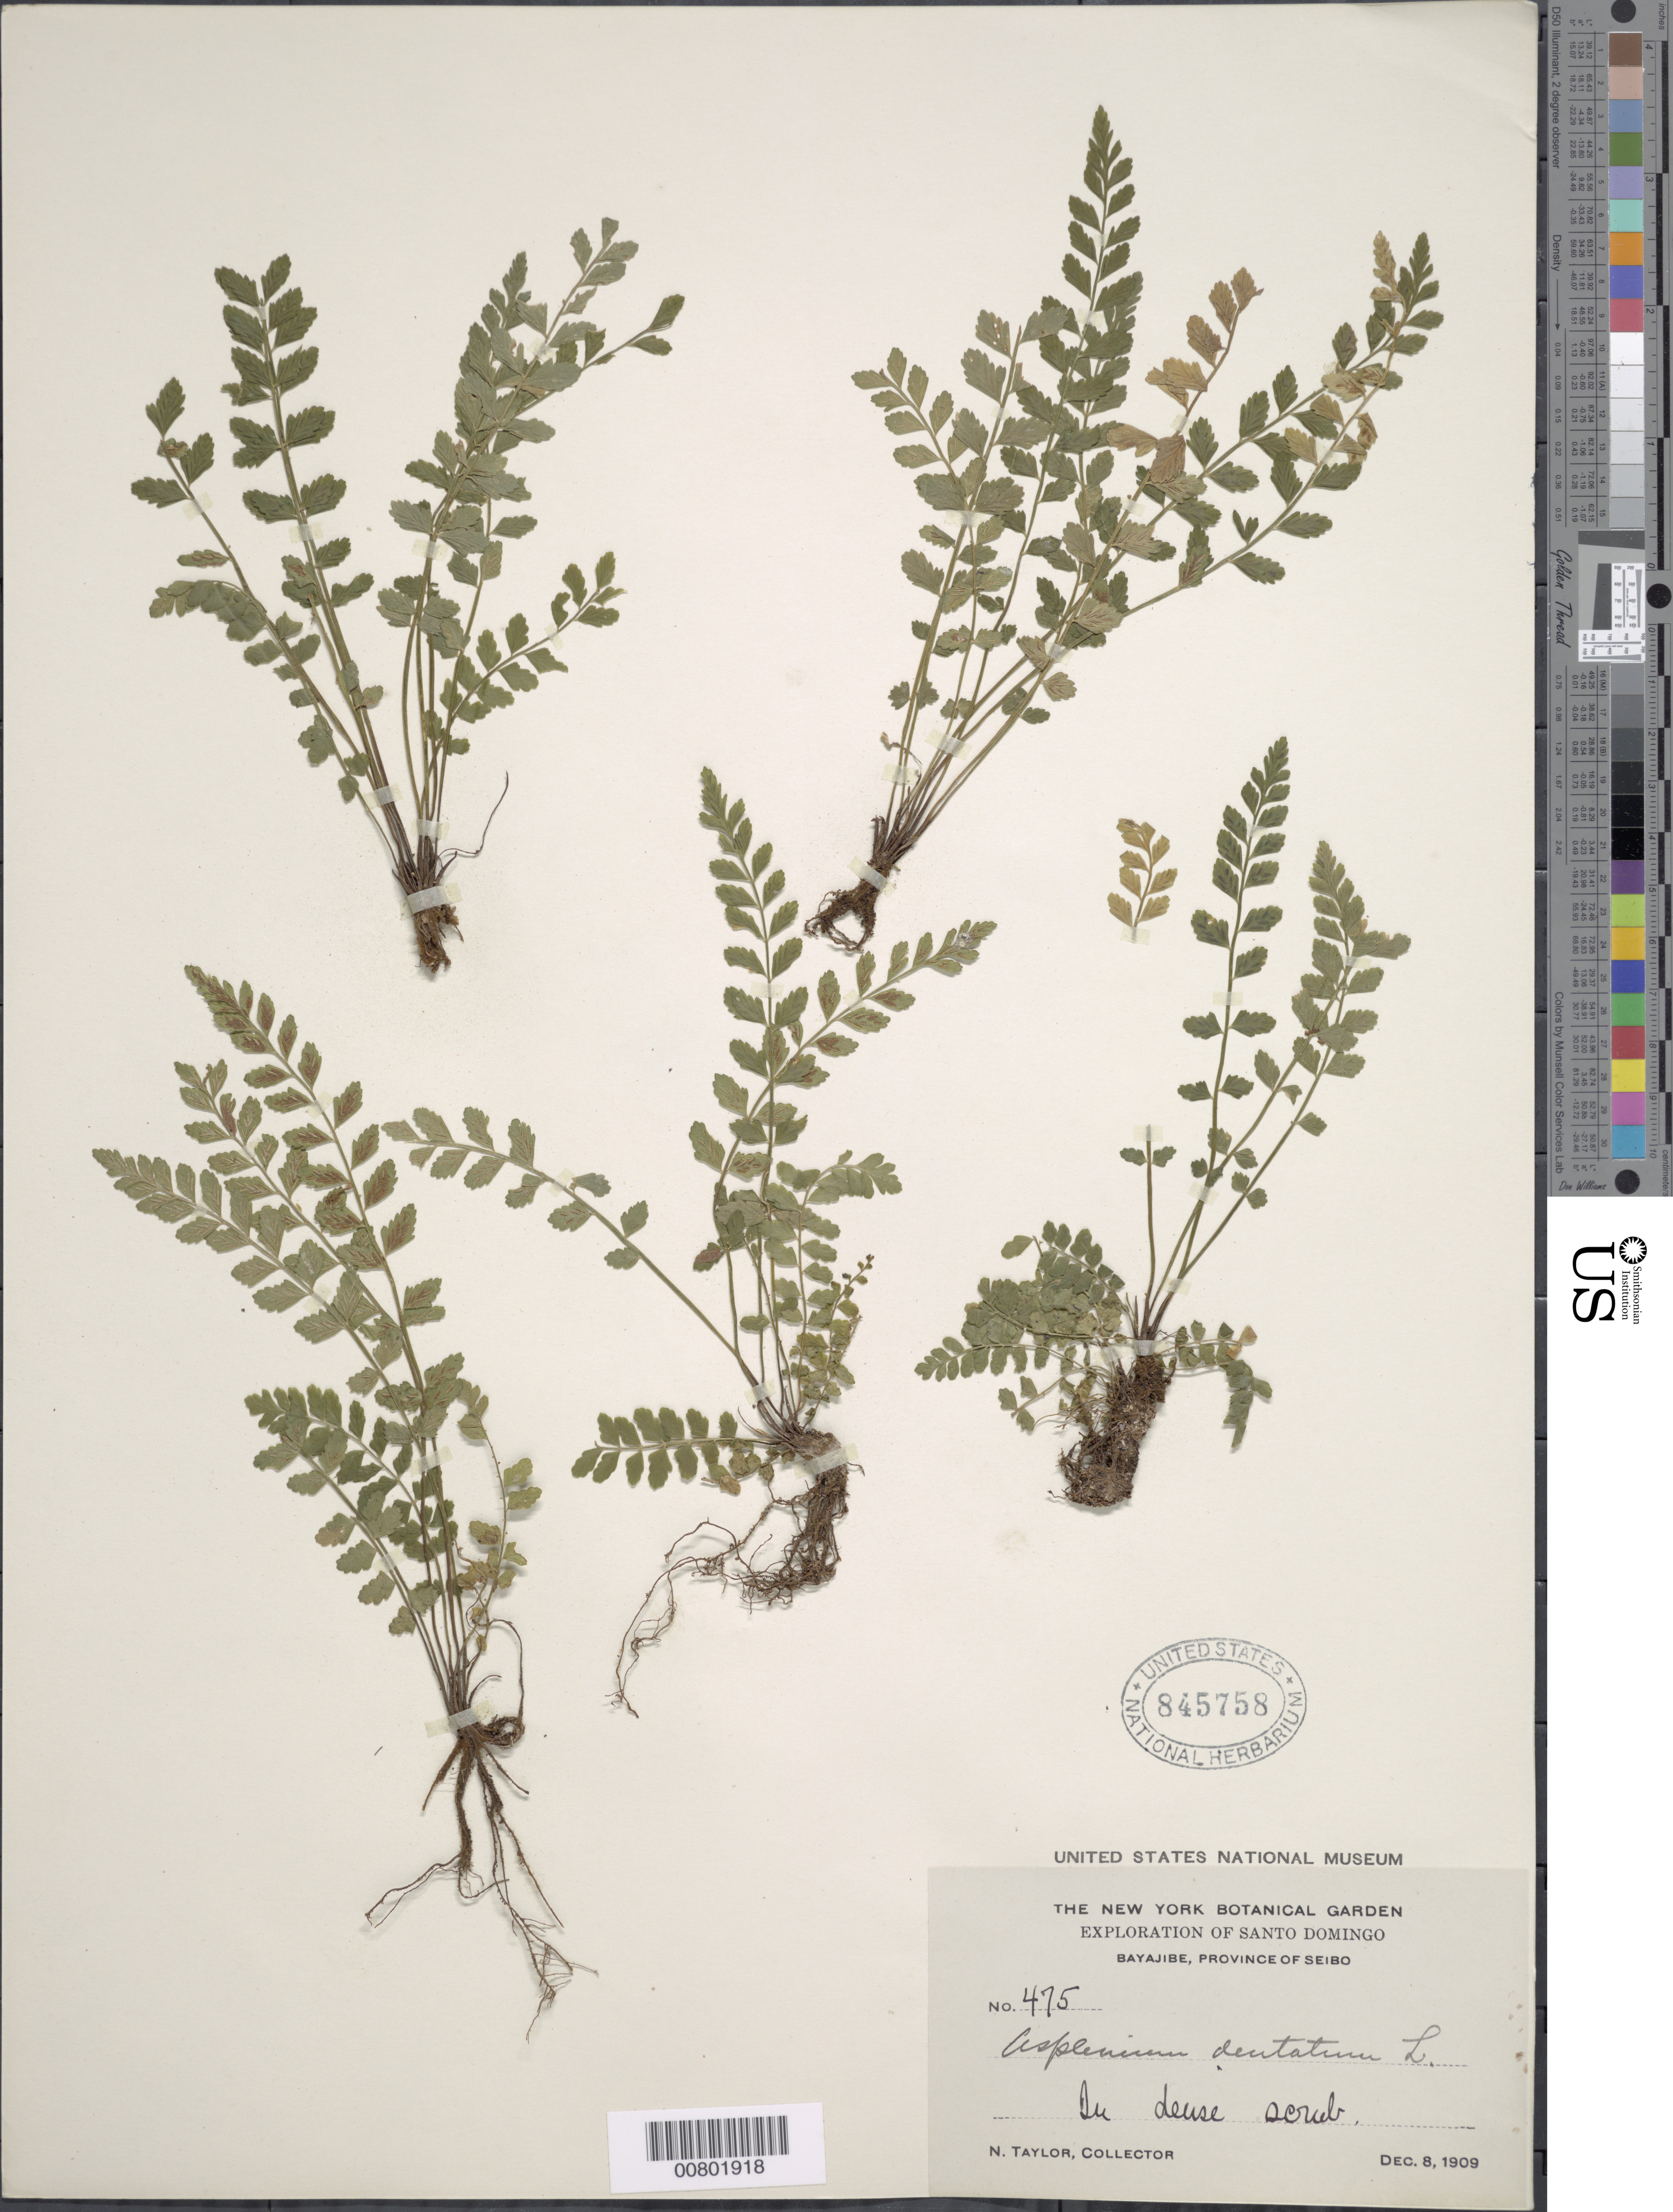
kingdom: Plantae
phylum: Tracheophyta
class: Polypodiopsida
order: Polypodiales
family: Aspleniaceae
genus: Asplenium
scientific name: Asplenium dentatum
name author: L.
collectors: N. Taylor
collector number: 475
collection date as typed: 08 Dec 1909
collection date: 1909-12-08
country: Dominican Republic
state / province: El Seibo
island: Hispaniola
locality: Bayajibe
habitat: Dense scrub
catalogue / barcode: US 845758